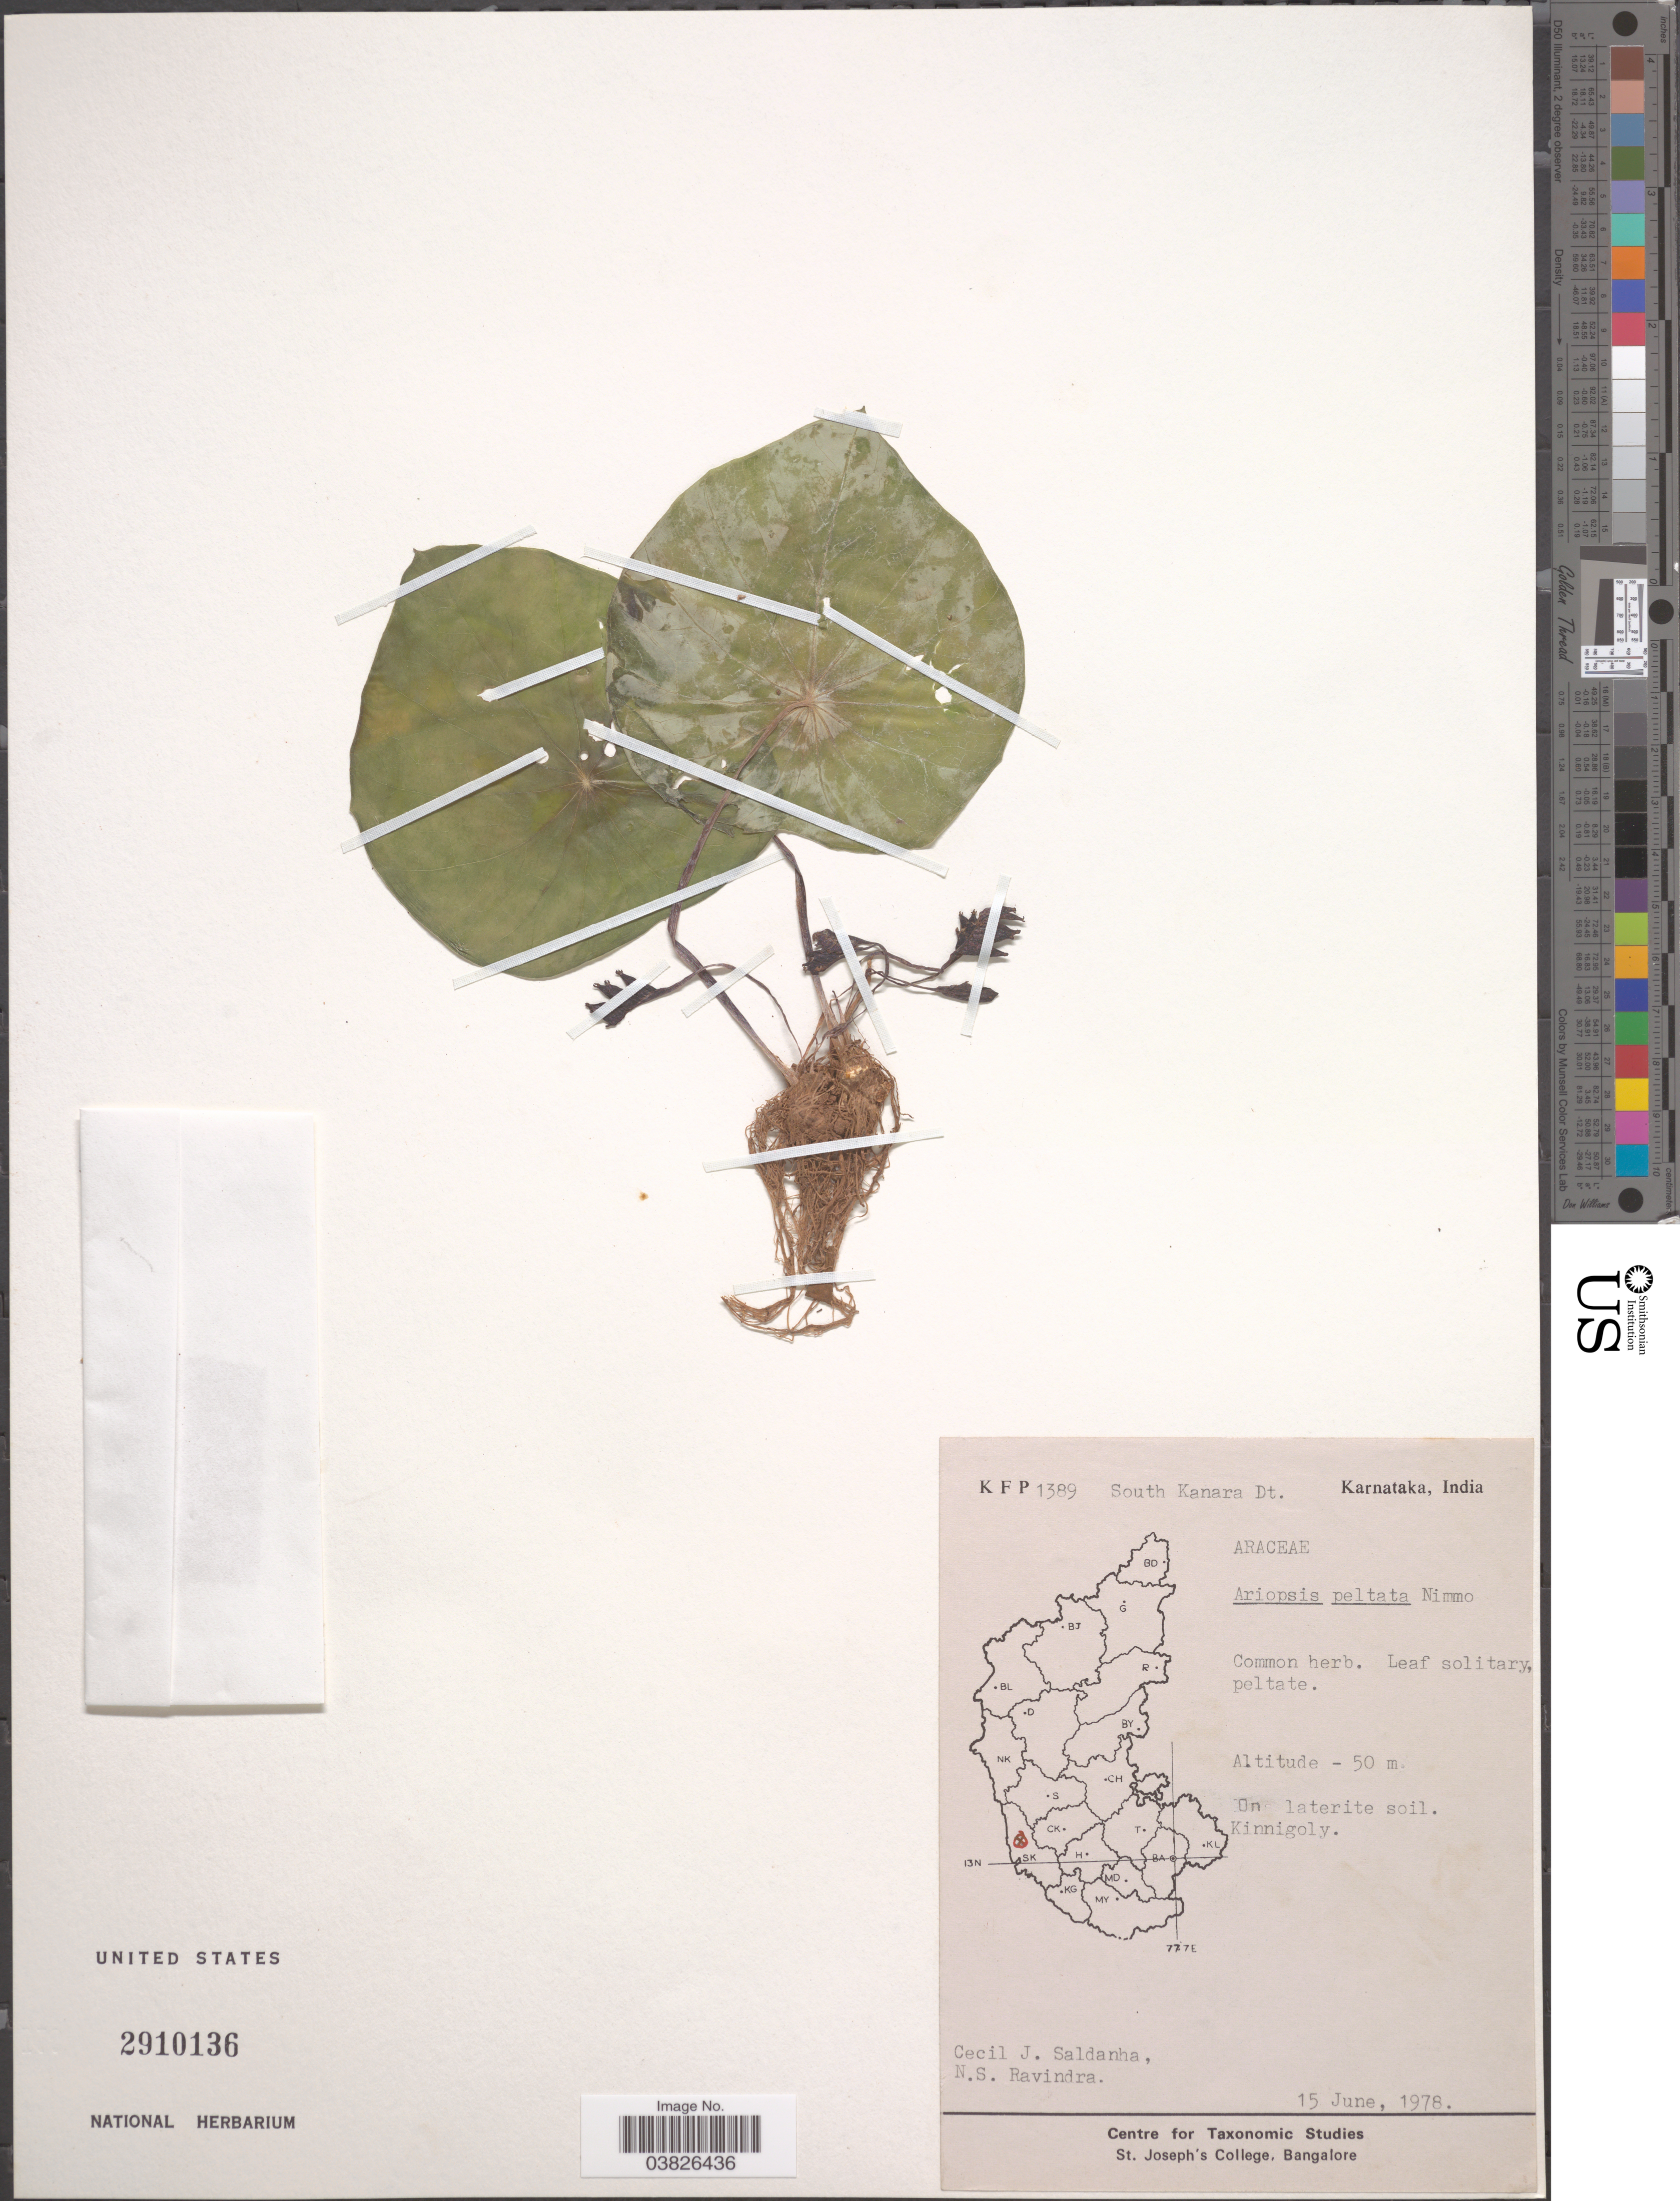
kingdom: Plantae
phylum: Tracheophyta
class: Liliopsida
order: Alismatales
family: Araceae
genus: Ariopsis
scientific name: Ariopsis peltata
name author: Nimmo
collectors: C. J. Saldanha & N. Ravindra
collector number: KFP1389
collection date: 1978-06-15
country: India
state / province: Karnataka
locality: South Kanara Dt. Kinnigoly.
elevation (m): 50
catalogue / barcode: US 2910136